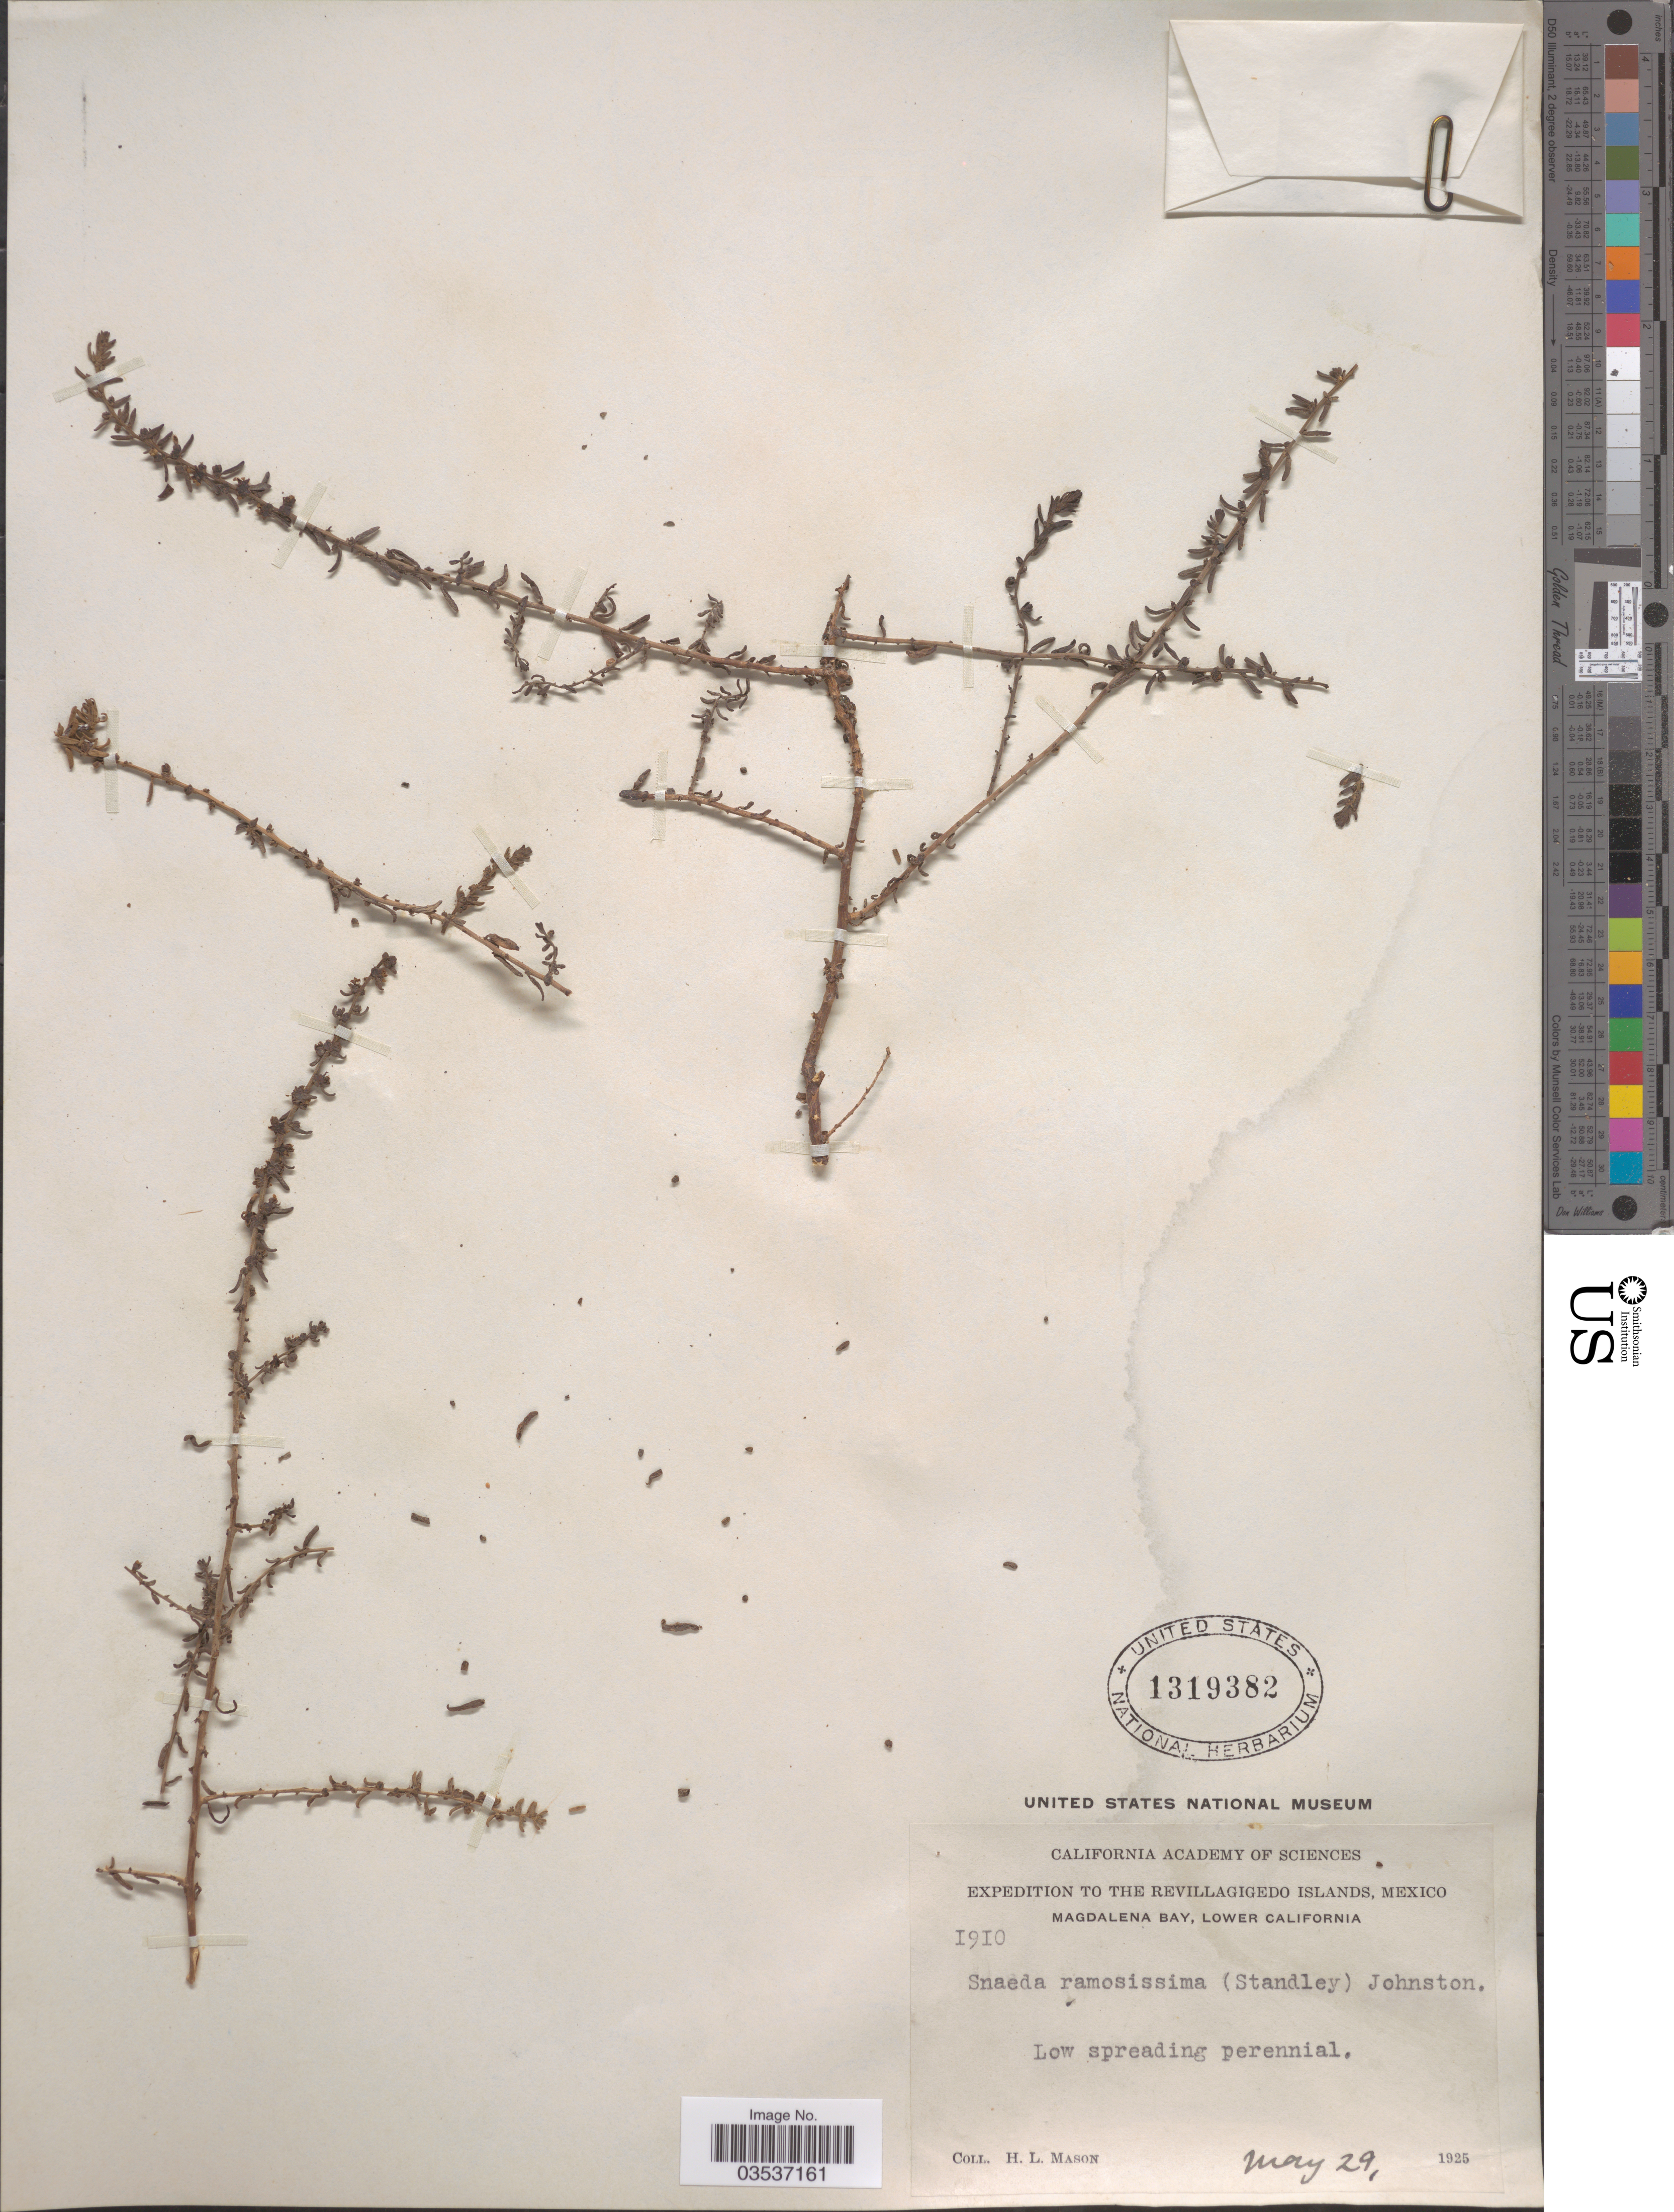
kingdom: Plantae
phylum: Tracheophyta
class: Magnoliopsida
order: Caryophyllales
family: Amaranthaceae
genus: Suaeda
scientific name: Suaeda ramosissima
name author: (Standl.) I.M. Johnst.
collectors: H. L. Mason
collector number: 1910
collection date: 1925-05-29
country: Mexico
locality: Revillagigedo Islands. Magdalena Bay, Lower California.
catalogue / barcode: US 1319382